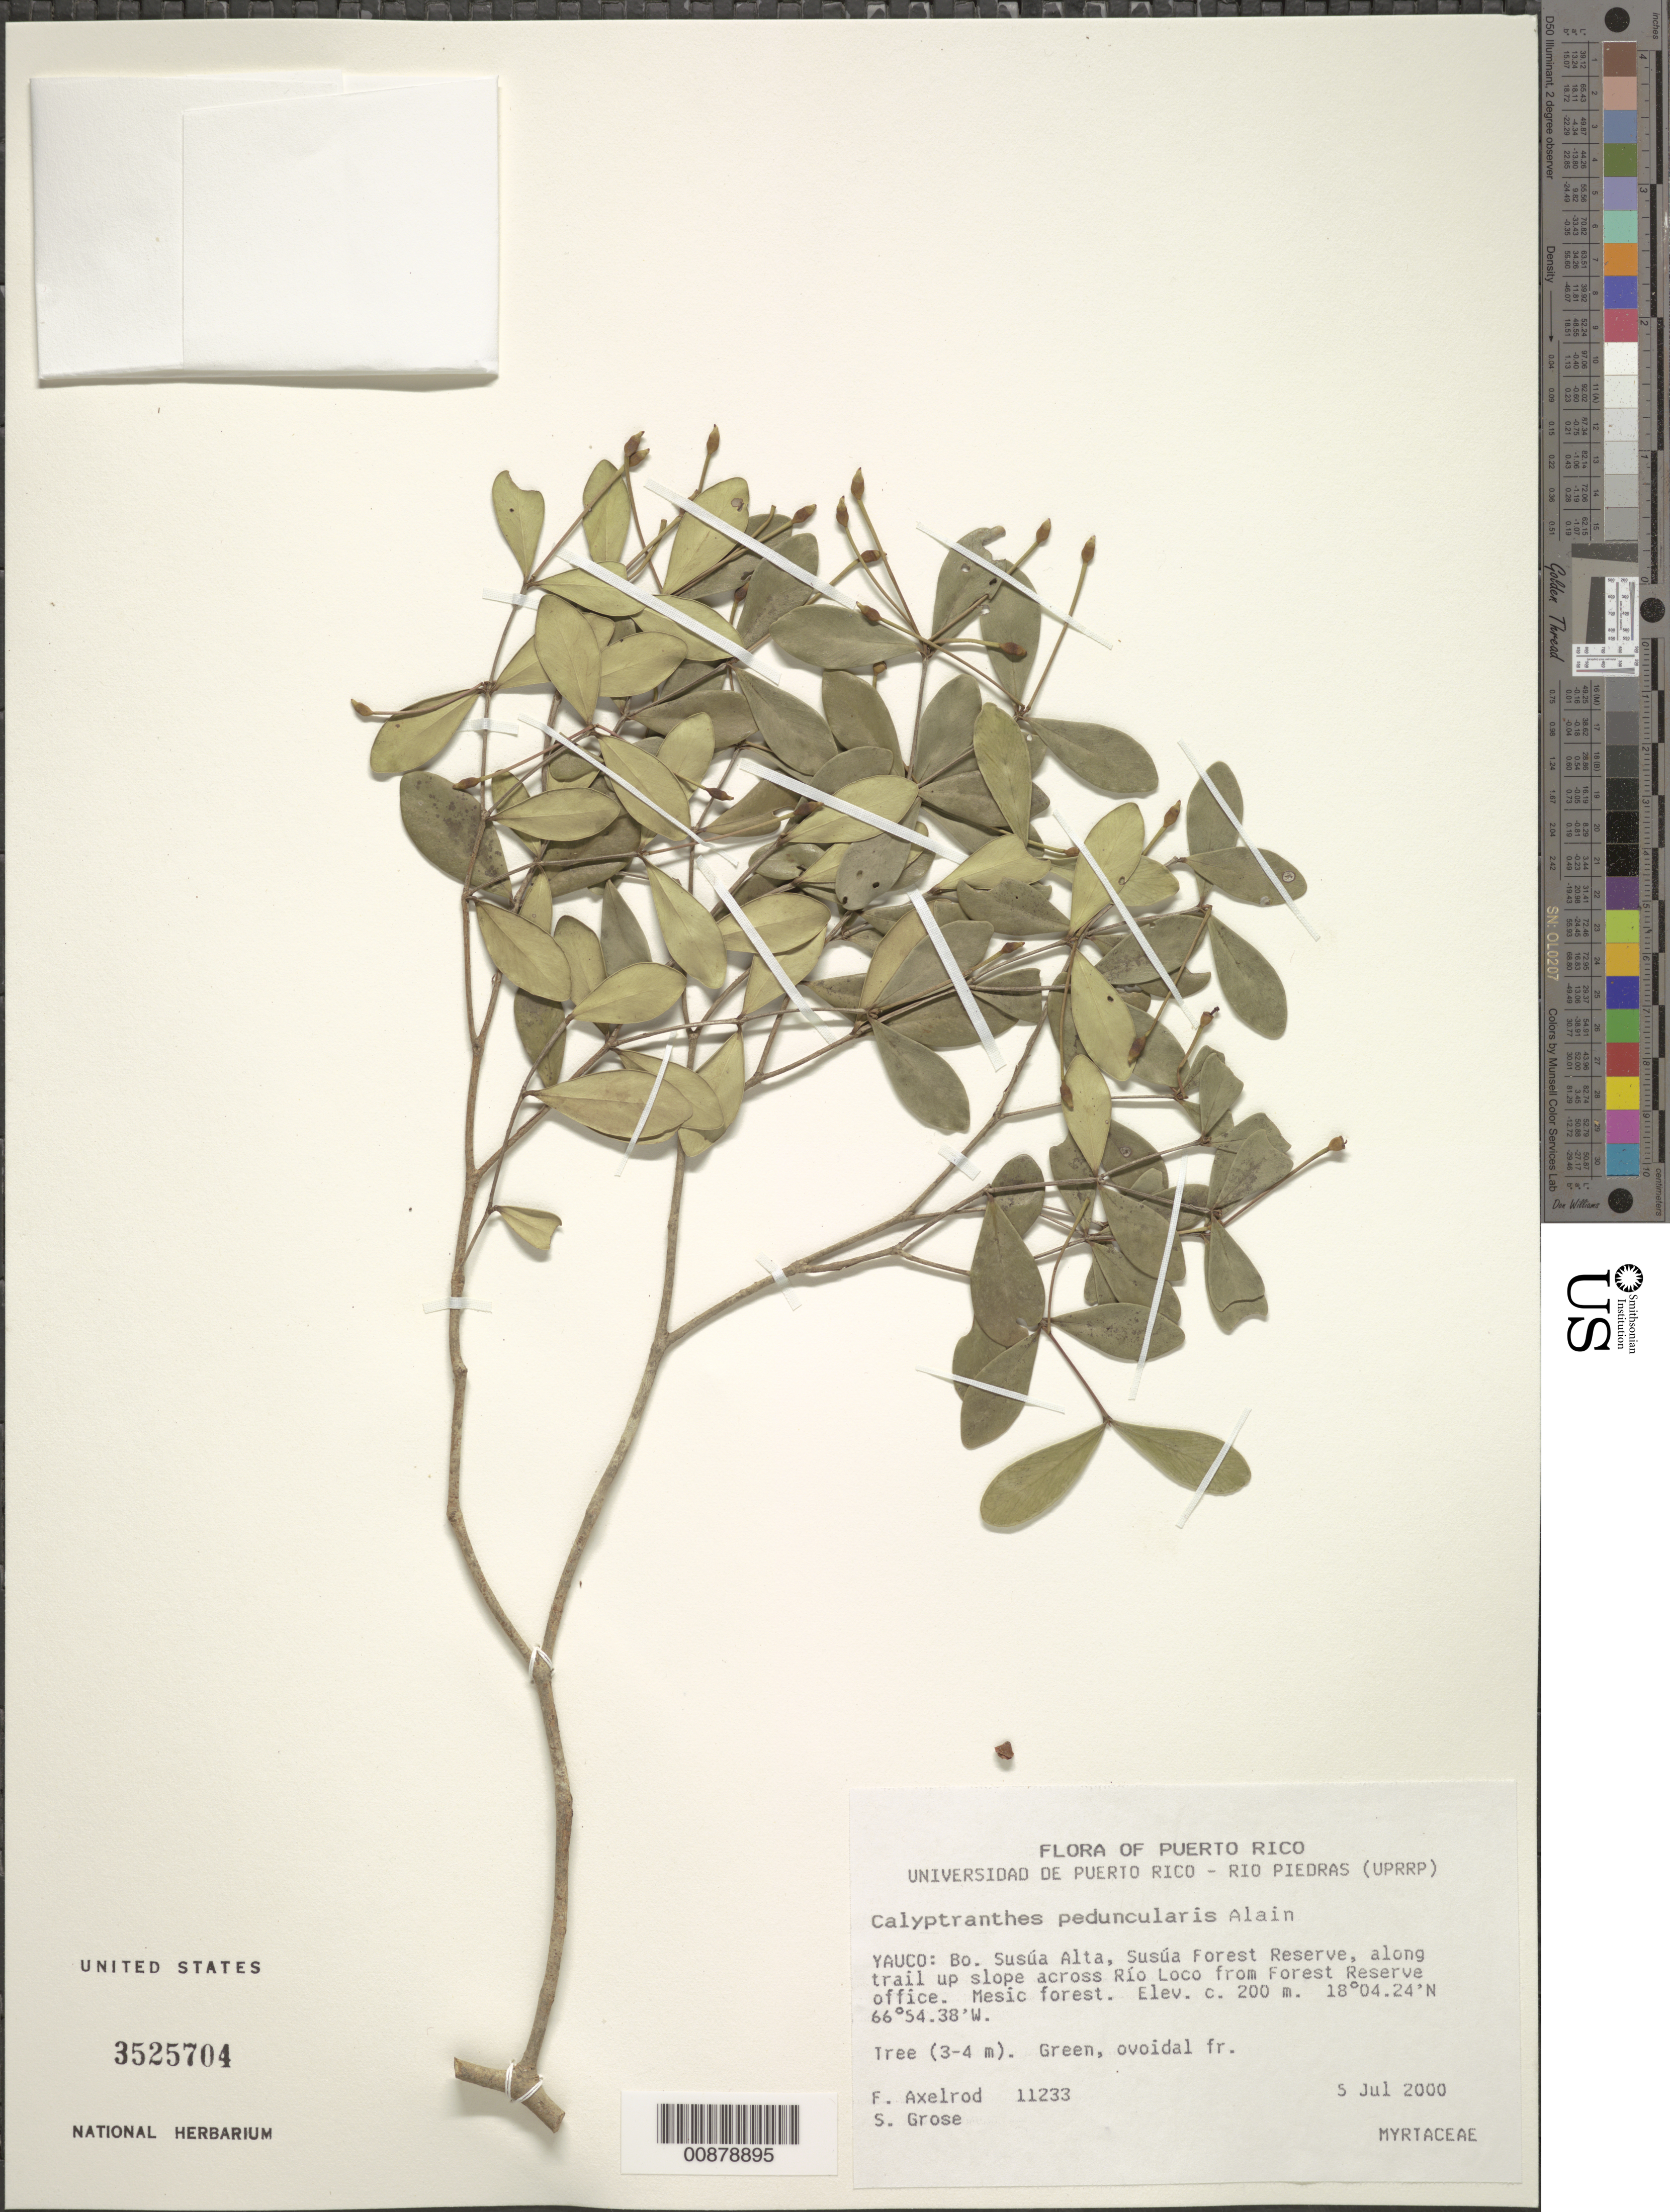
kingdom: Plantae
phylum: Tracheophyta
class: Magnoliopsida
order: Myrtales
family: Myrtaceae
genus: Myrcia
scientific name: Myrcia peduncularis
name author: (Alain) E. Lucas & Acev.-Rodr.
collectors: F. S. Axelrod & S. Grose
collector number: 11233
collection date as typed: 05 Jul 2000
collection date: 2000-07-05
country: Puerto Rico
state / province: Yauco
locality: Bo. Susúa Alta, Susúa Forest Reserve, along quebrada across Río Loco from Forest Reserve office.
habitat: Mesic forest.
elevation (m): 200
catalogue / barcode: US 3525704